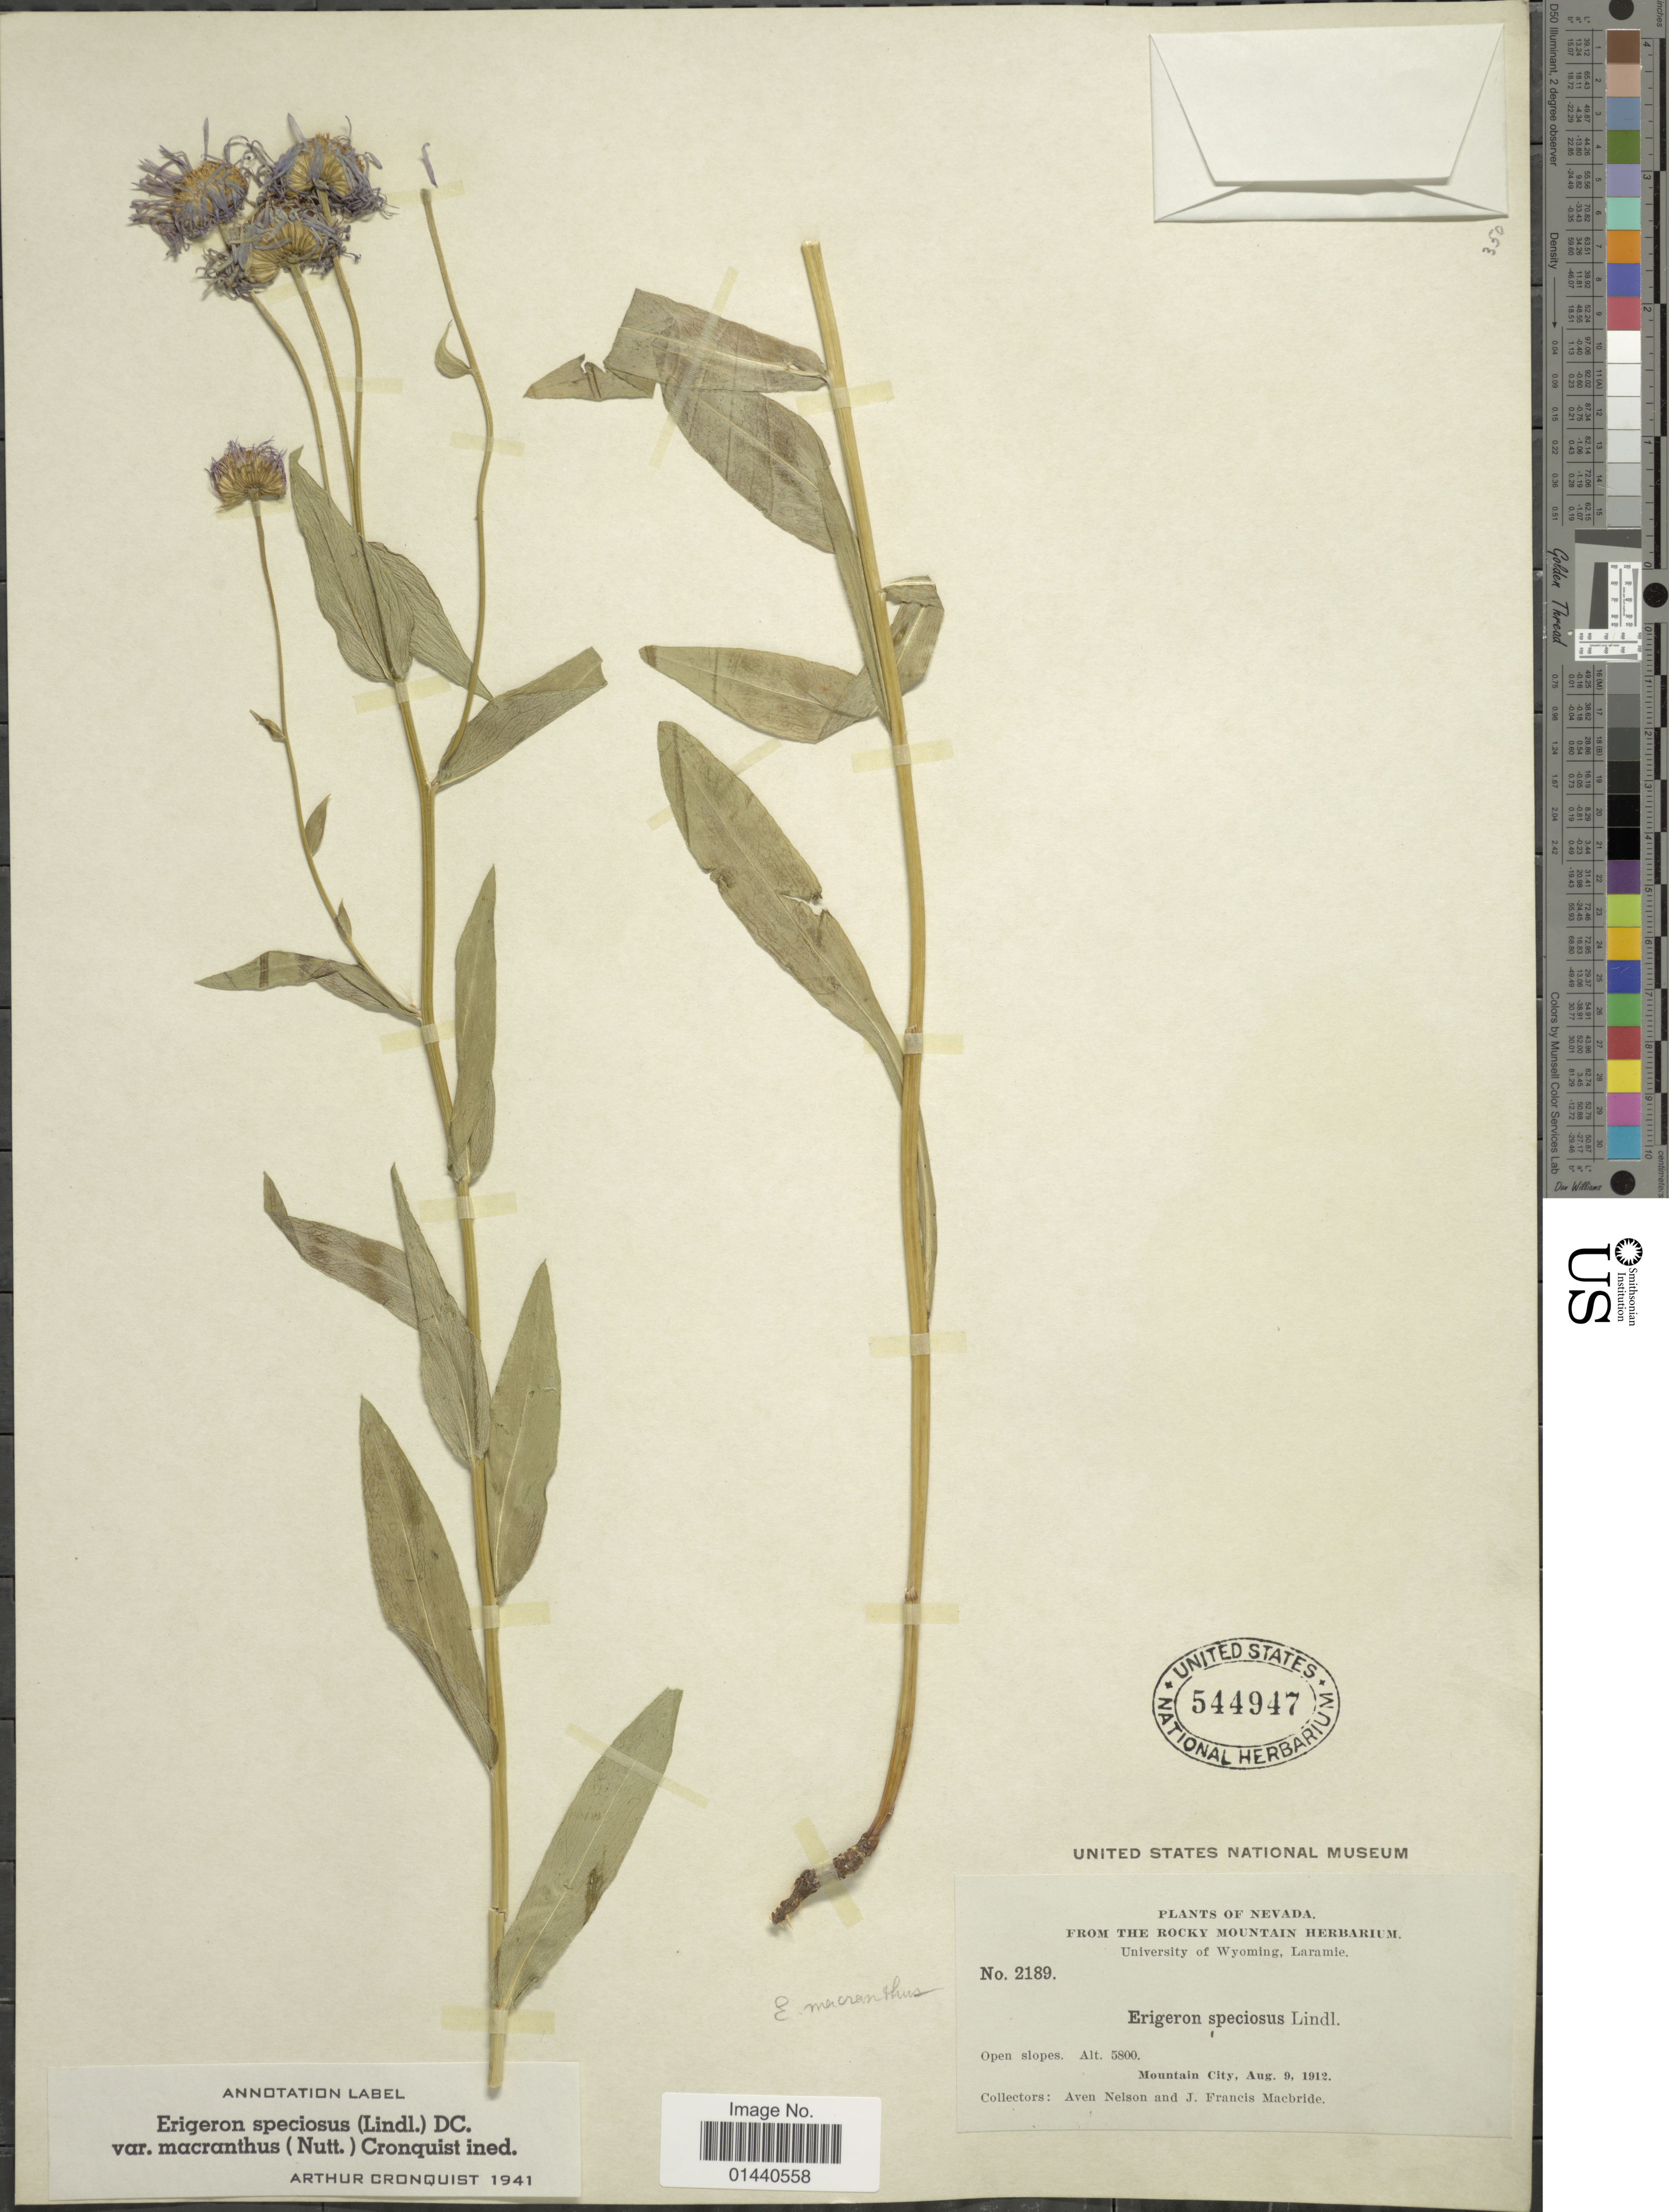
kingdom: Plantae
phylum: Tracheophyta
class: Magnoliopsida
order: Asterales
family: Asteraceae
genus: Erigeron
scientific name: Erigeron speciosus var. macranthus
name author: (Nutt.) Cronq.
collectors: A. Nelson & J. F. Macbride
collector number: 2189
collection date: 1912-08-09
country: United States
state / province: Nevada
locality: Mountain City.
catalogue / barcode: US 544947